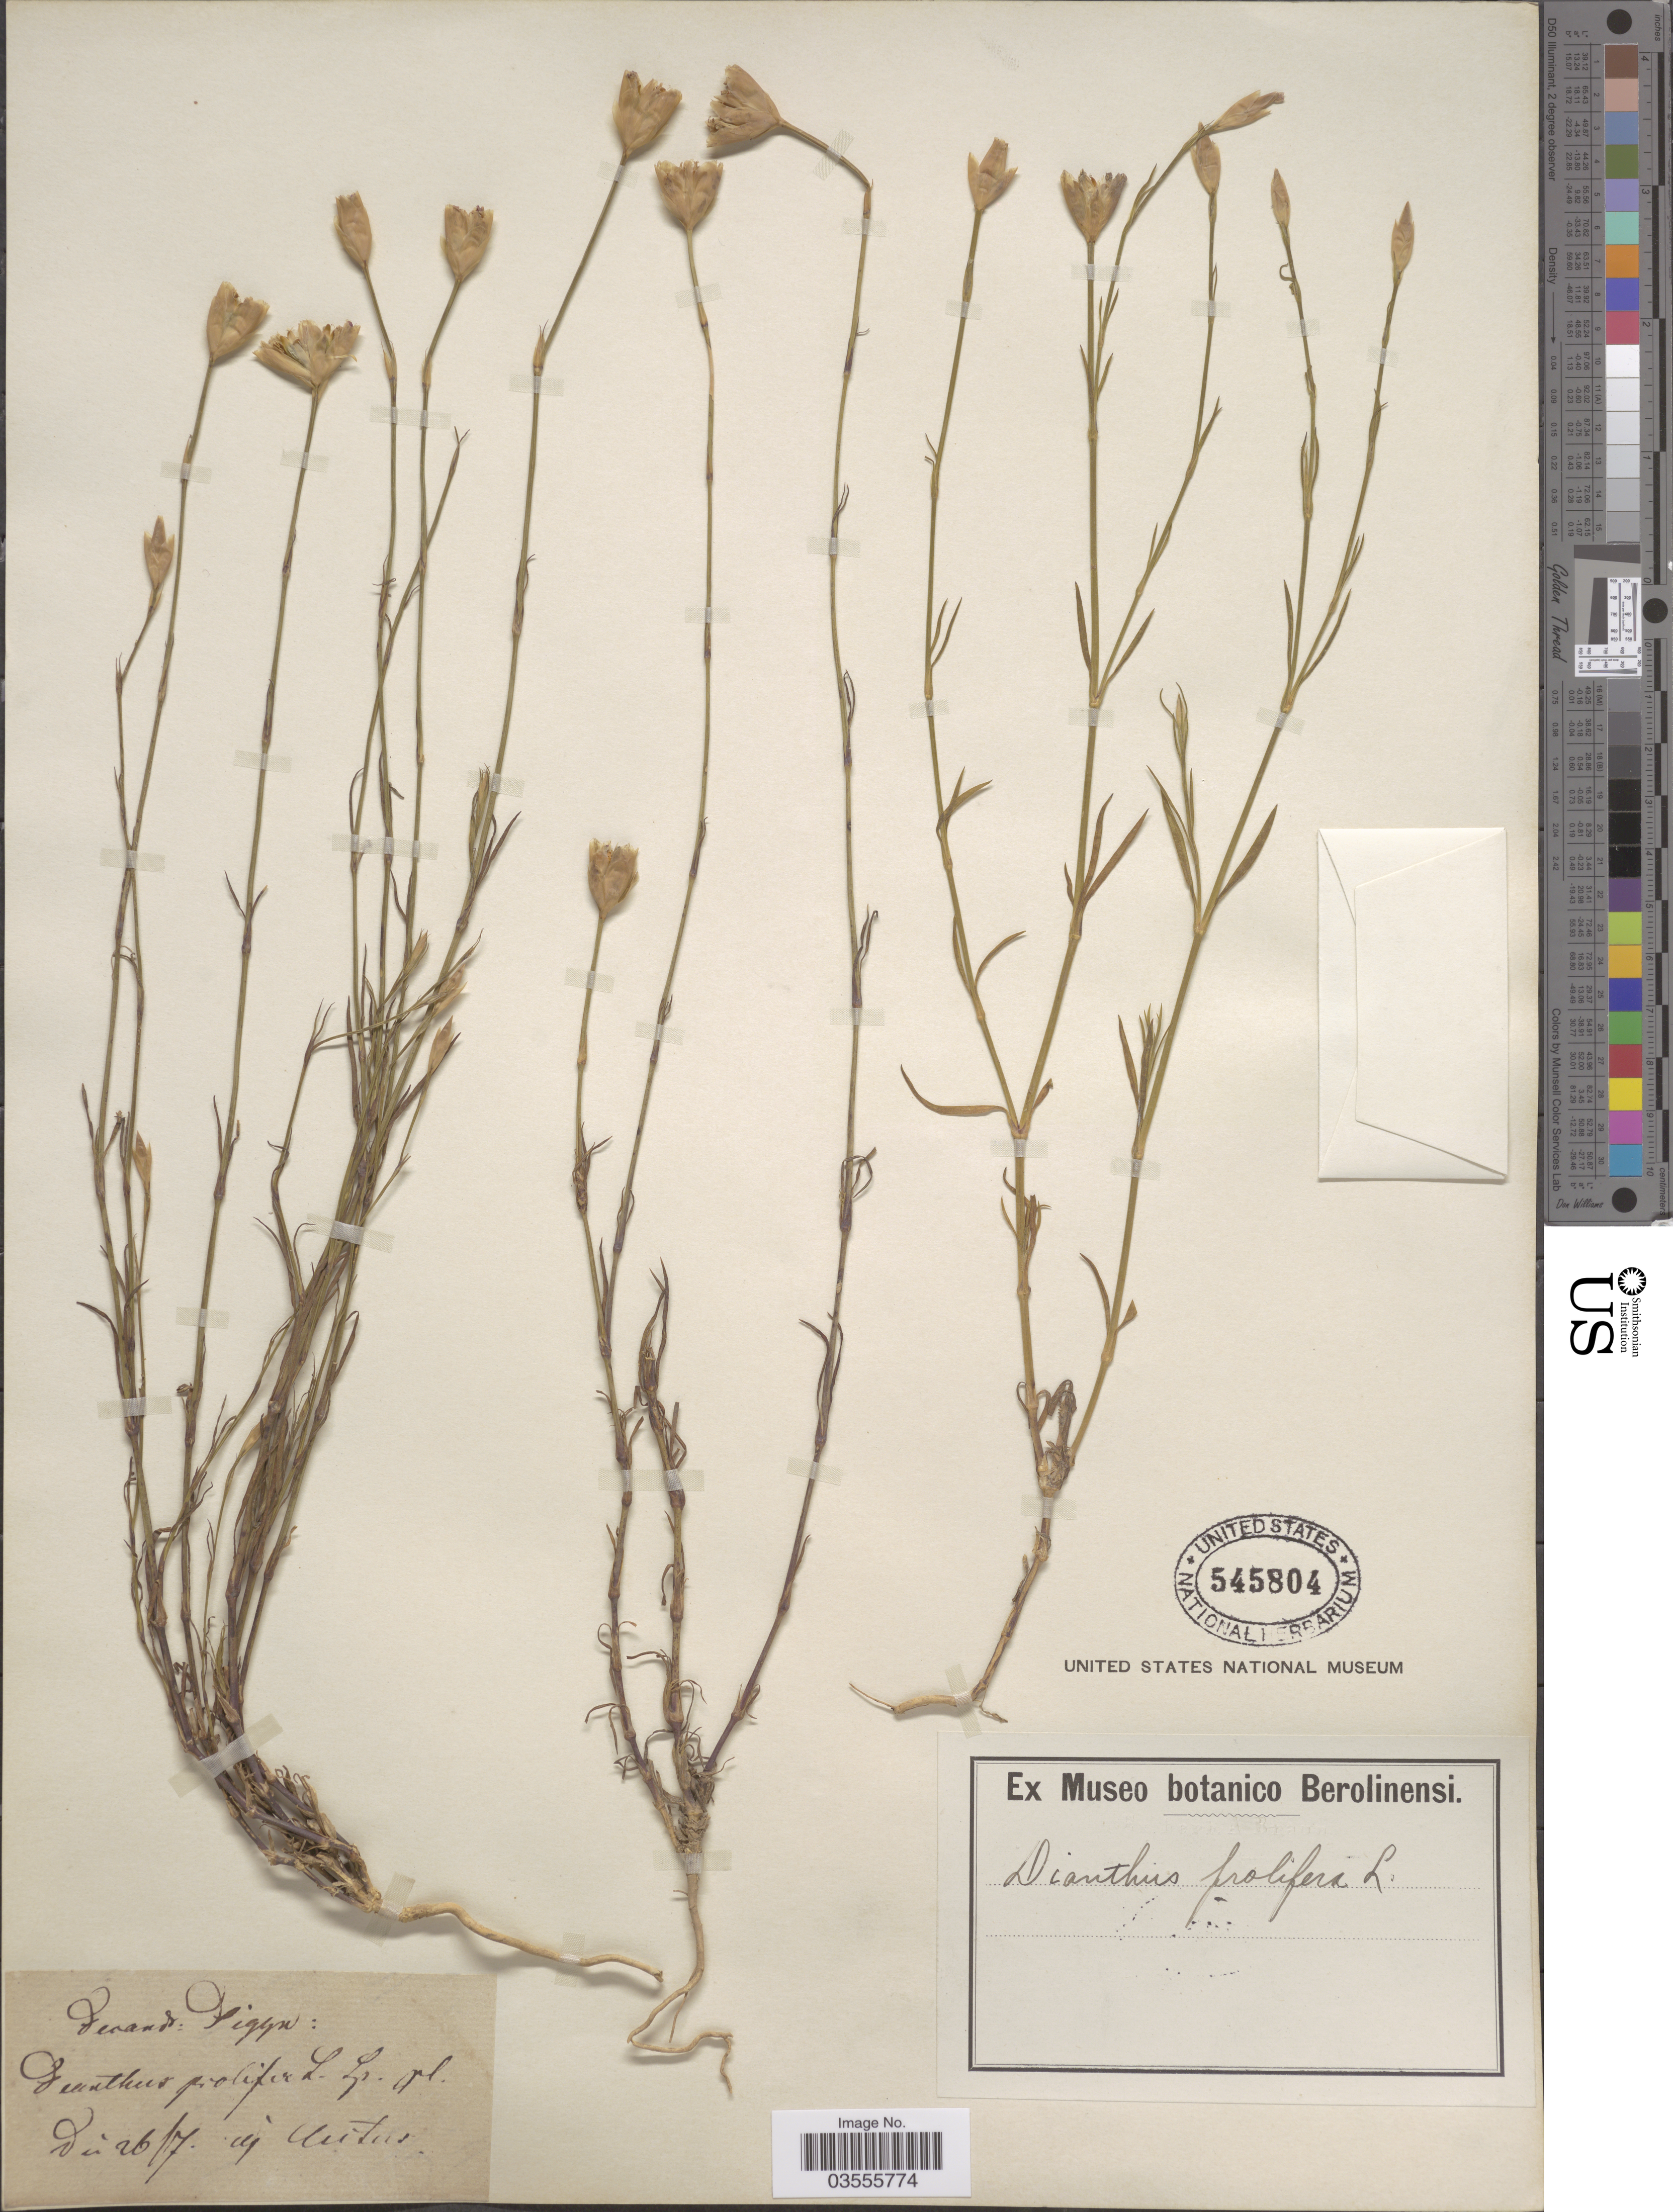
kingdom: Plantae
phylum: Tracheophyta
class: Magnoliopsida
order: Caryophyllales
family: Caryophyllaceae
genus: Petrorhagia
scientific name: Petrorhagia prolifera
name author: (L.) P.W. Ball & Heywood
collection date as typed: Transcribed d/m/y: 26/12/7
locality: Venand: Viggx. [interpreted]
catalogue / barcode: US 545804